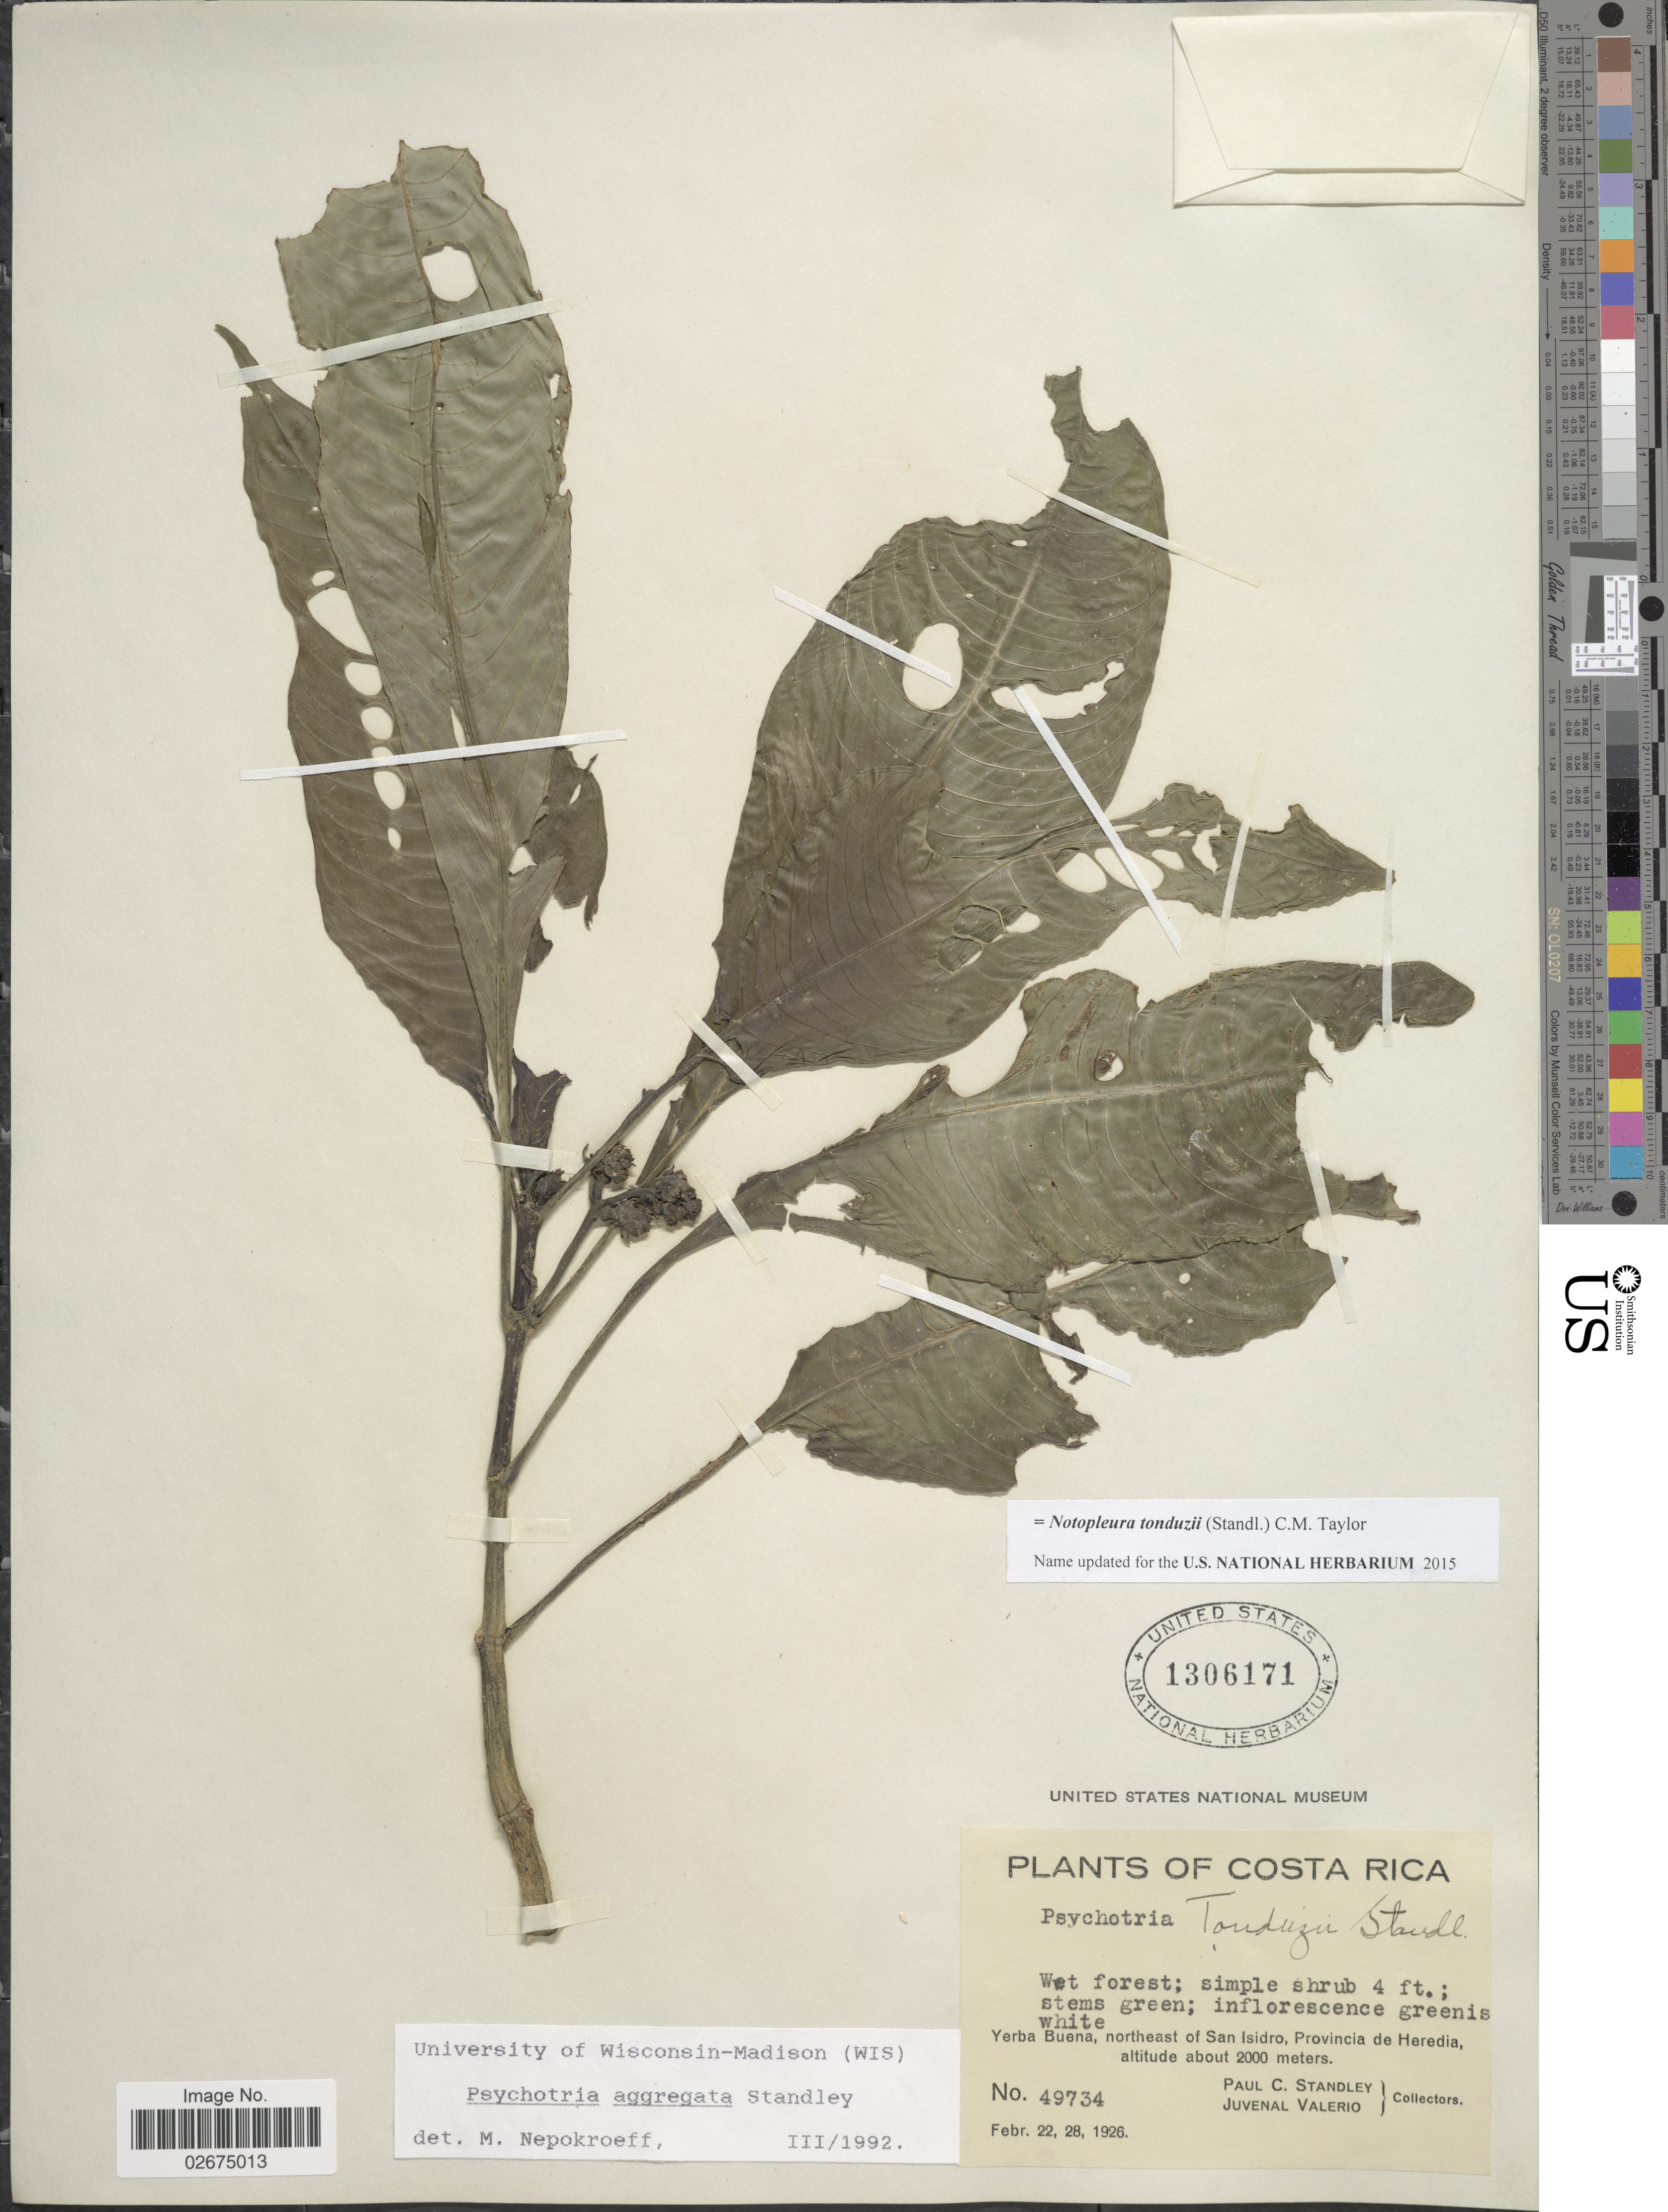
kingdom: Plantae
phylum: Tracheophyta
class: Magnoliopsida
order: Gentianales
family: Rubiaceae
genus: Notopleura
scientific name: Notopleura tonduzii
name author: (Standl.) C.M. Taylor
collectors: P. C. Standley & J. Valerio R.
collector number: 49734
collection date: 1926-02-22/1926-02-28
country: Costa Rica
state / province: Heredia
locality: Yerba Buena, northeast of San Isidro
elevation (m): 2000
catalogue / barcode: US 1306171